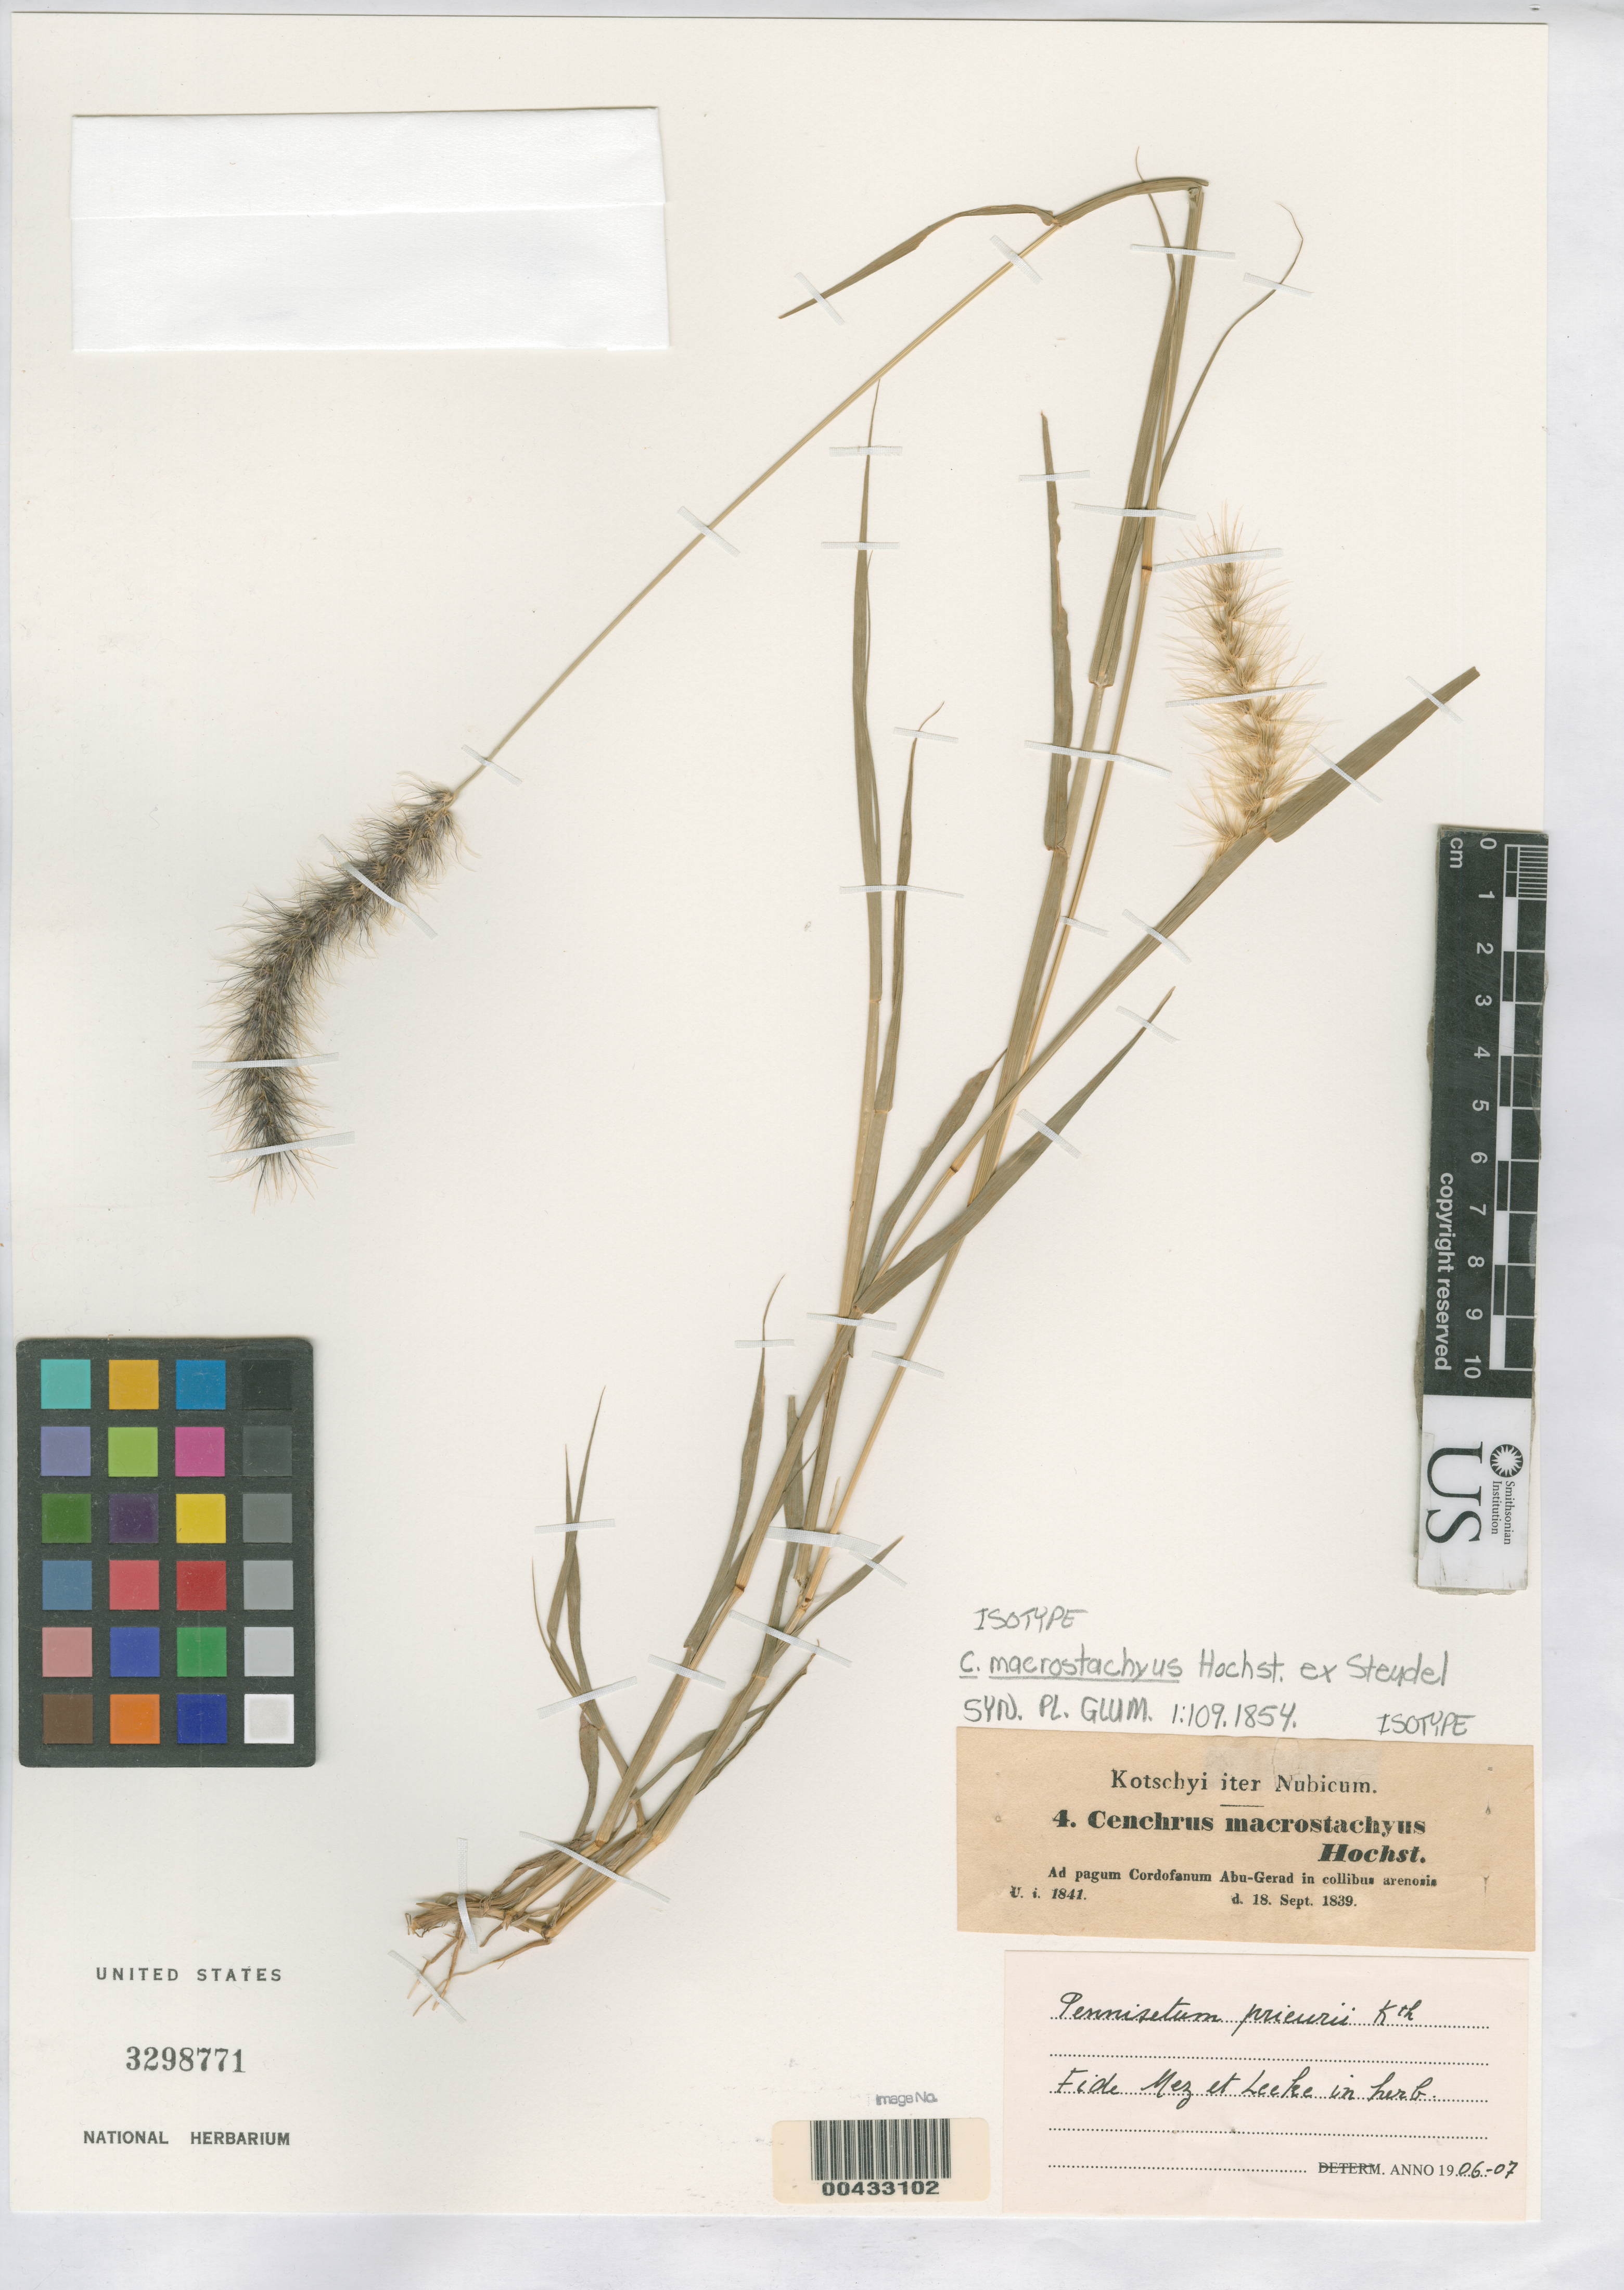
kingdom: Plantae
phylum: Tracheophyta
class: Liliopsida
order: Poales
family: Poaceae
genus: Cenchrus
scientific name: Cenchrus macrostachyus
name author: Hochst. ex Steud.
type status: Isotype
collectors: K. G. Kotschy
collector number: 4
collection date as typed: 18 Sep 1839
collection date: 1839-09-18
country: Sudan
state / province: Ġharb Kurdufān / Janūb Kurdufān / Shamāl Kurdufān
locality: Ad Pagum Cordofanum Abu-gerad in collobus arenosis.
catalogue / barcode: US 3298771